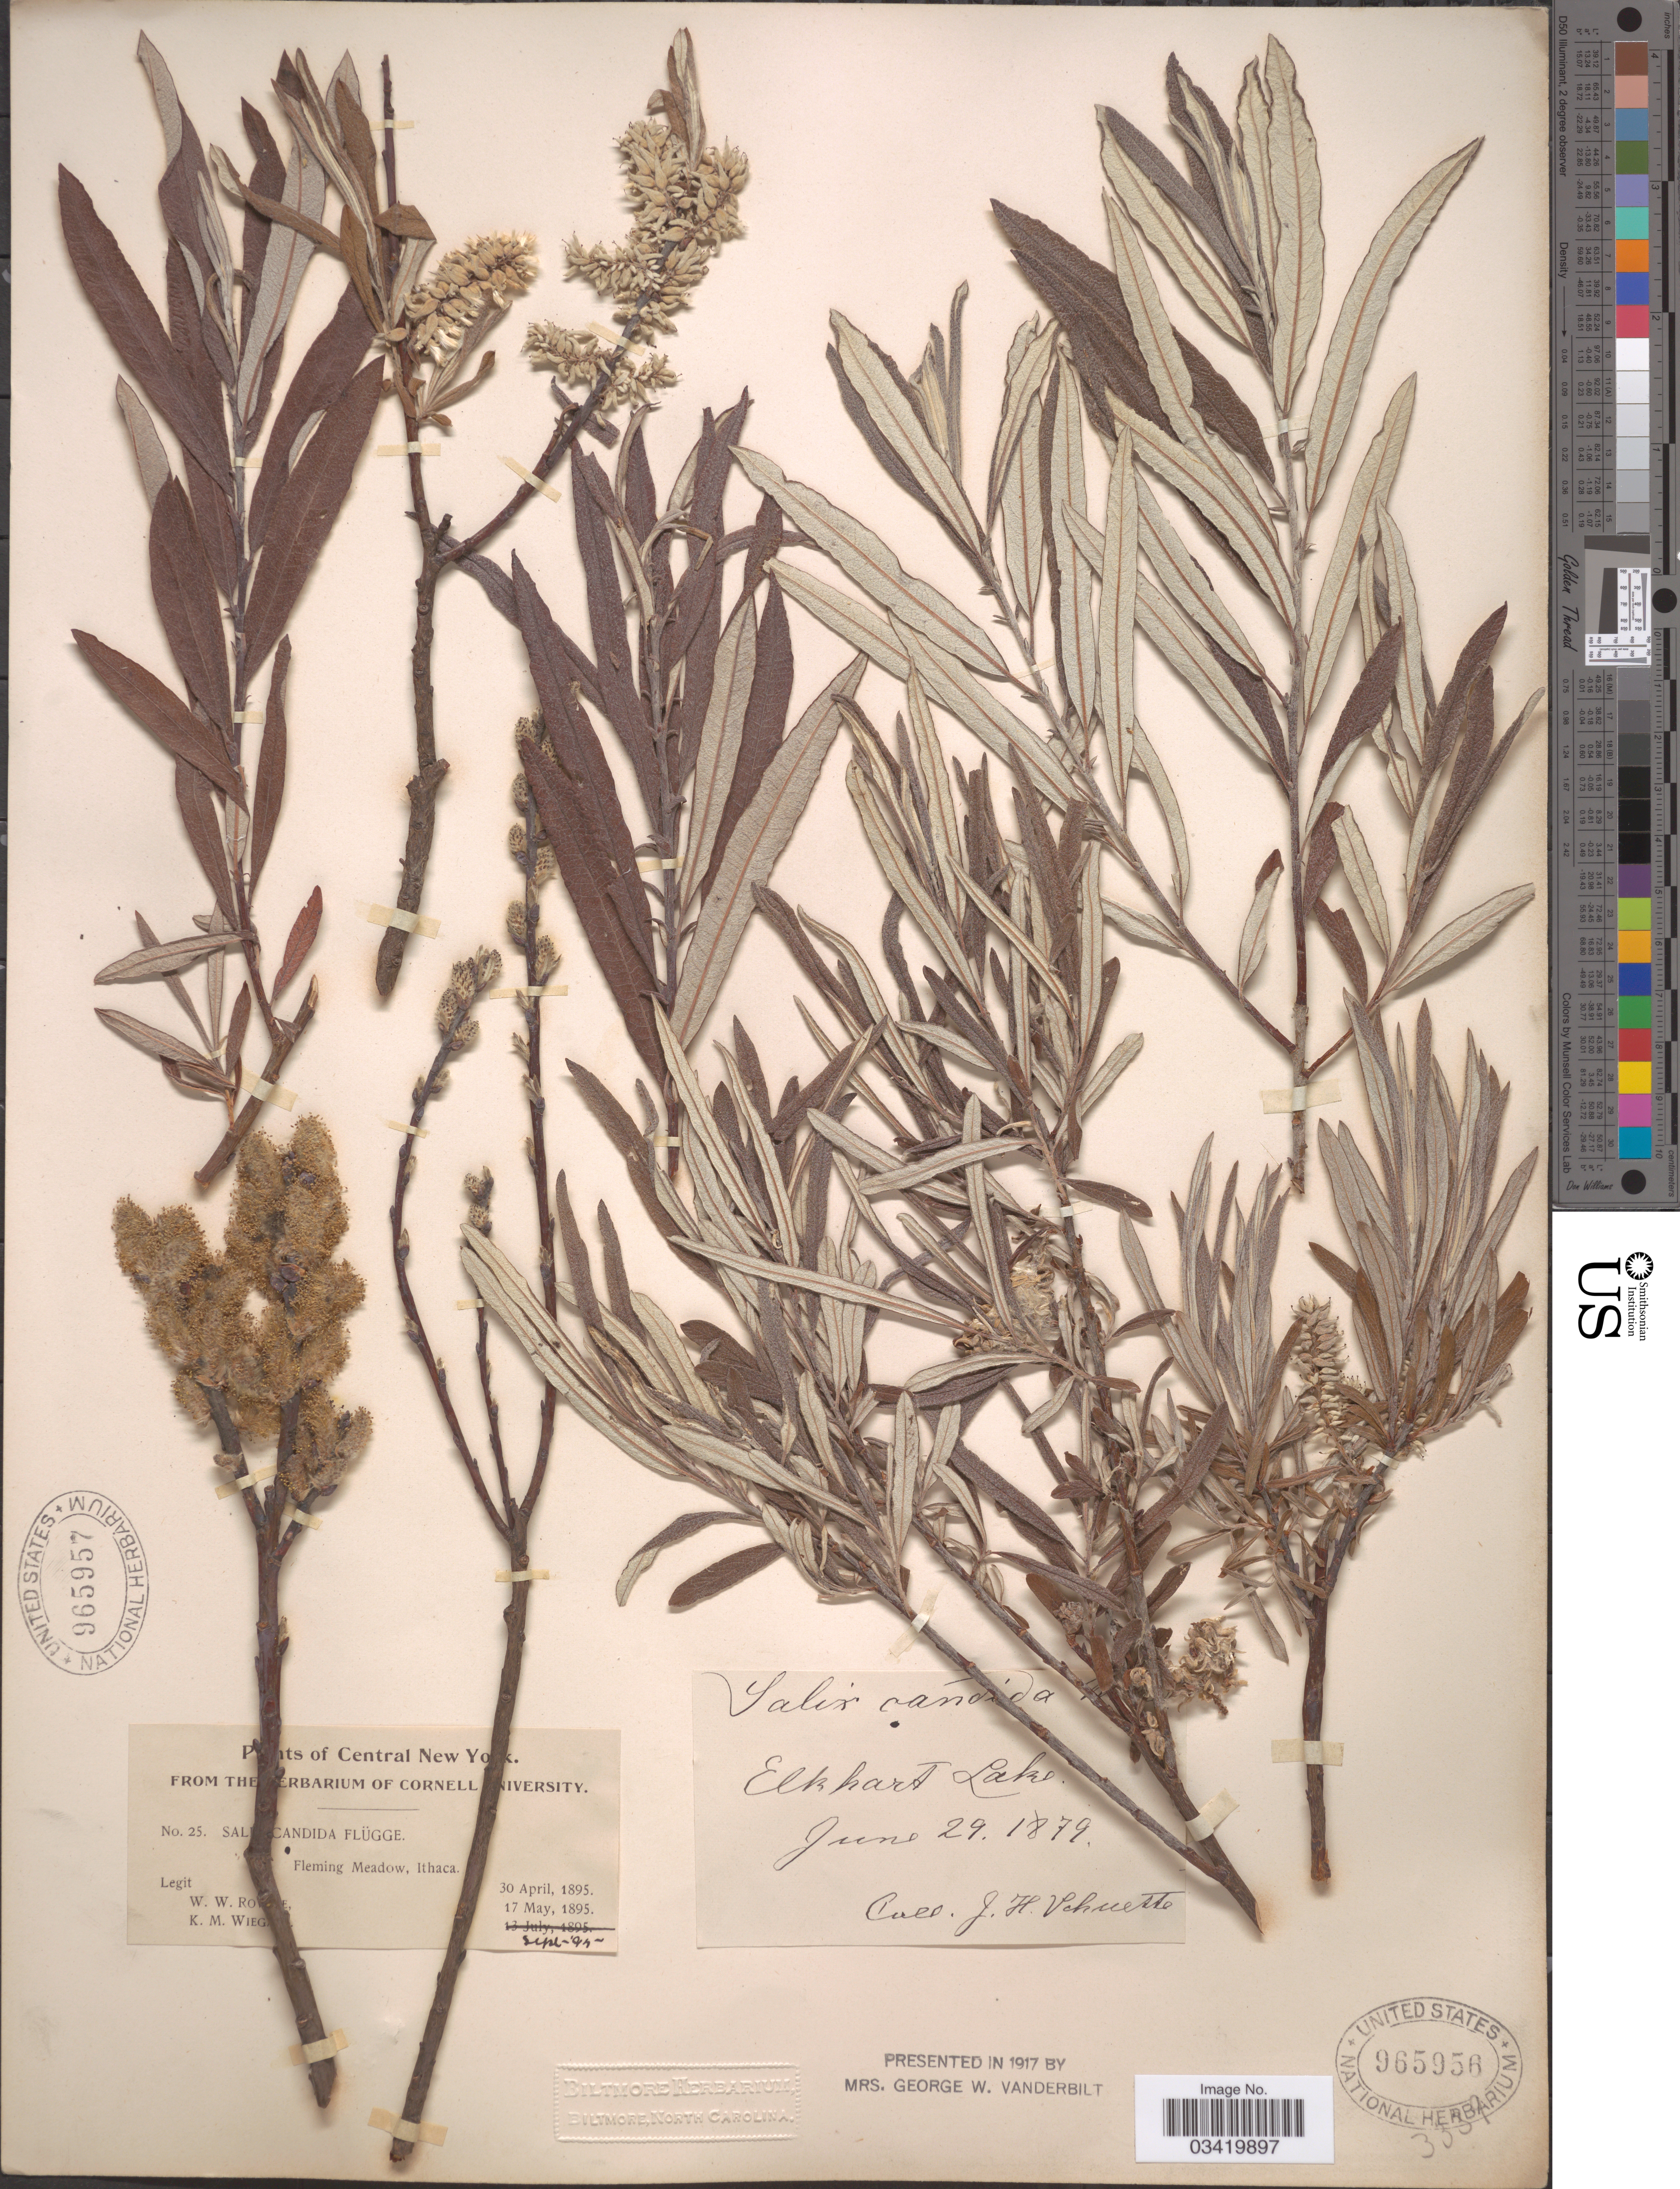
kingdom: Plantae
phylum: Tracheophyta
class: Magnoliopsida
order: Malpighiales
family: Salicaceae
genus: Salix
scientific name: Salix candida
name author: Flüggé ex Willd.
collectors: W. W. Rowlee & K. M. Wiegand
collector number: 25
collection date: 1895-04-30/1895-09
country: United States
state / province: New York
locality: Central New York. Fleming Meadow, Ithaca.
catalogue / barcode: US 965957